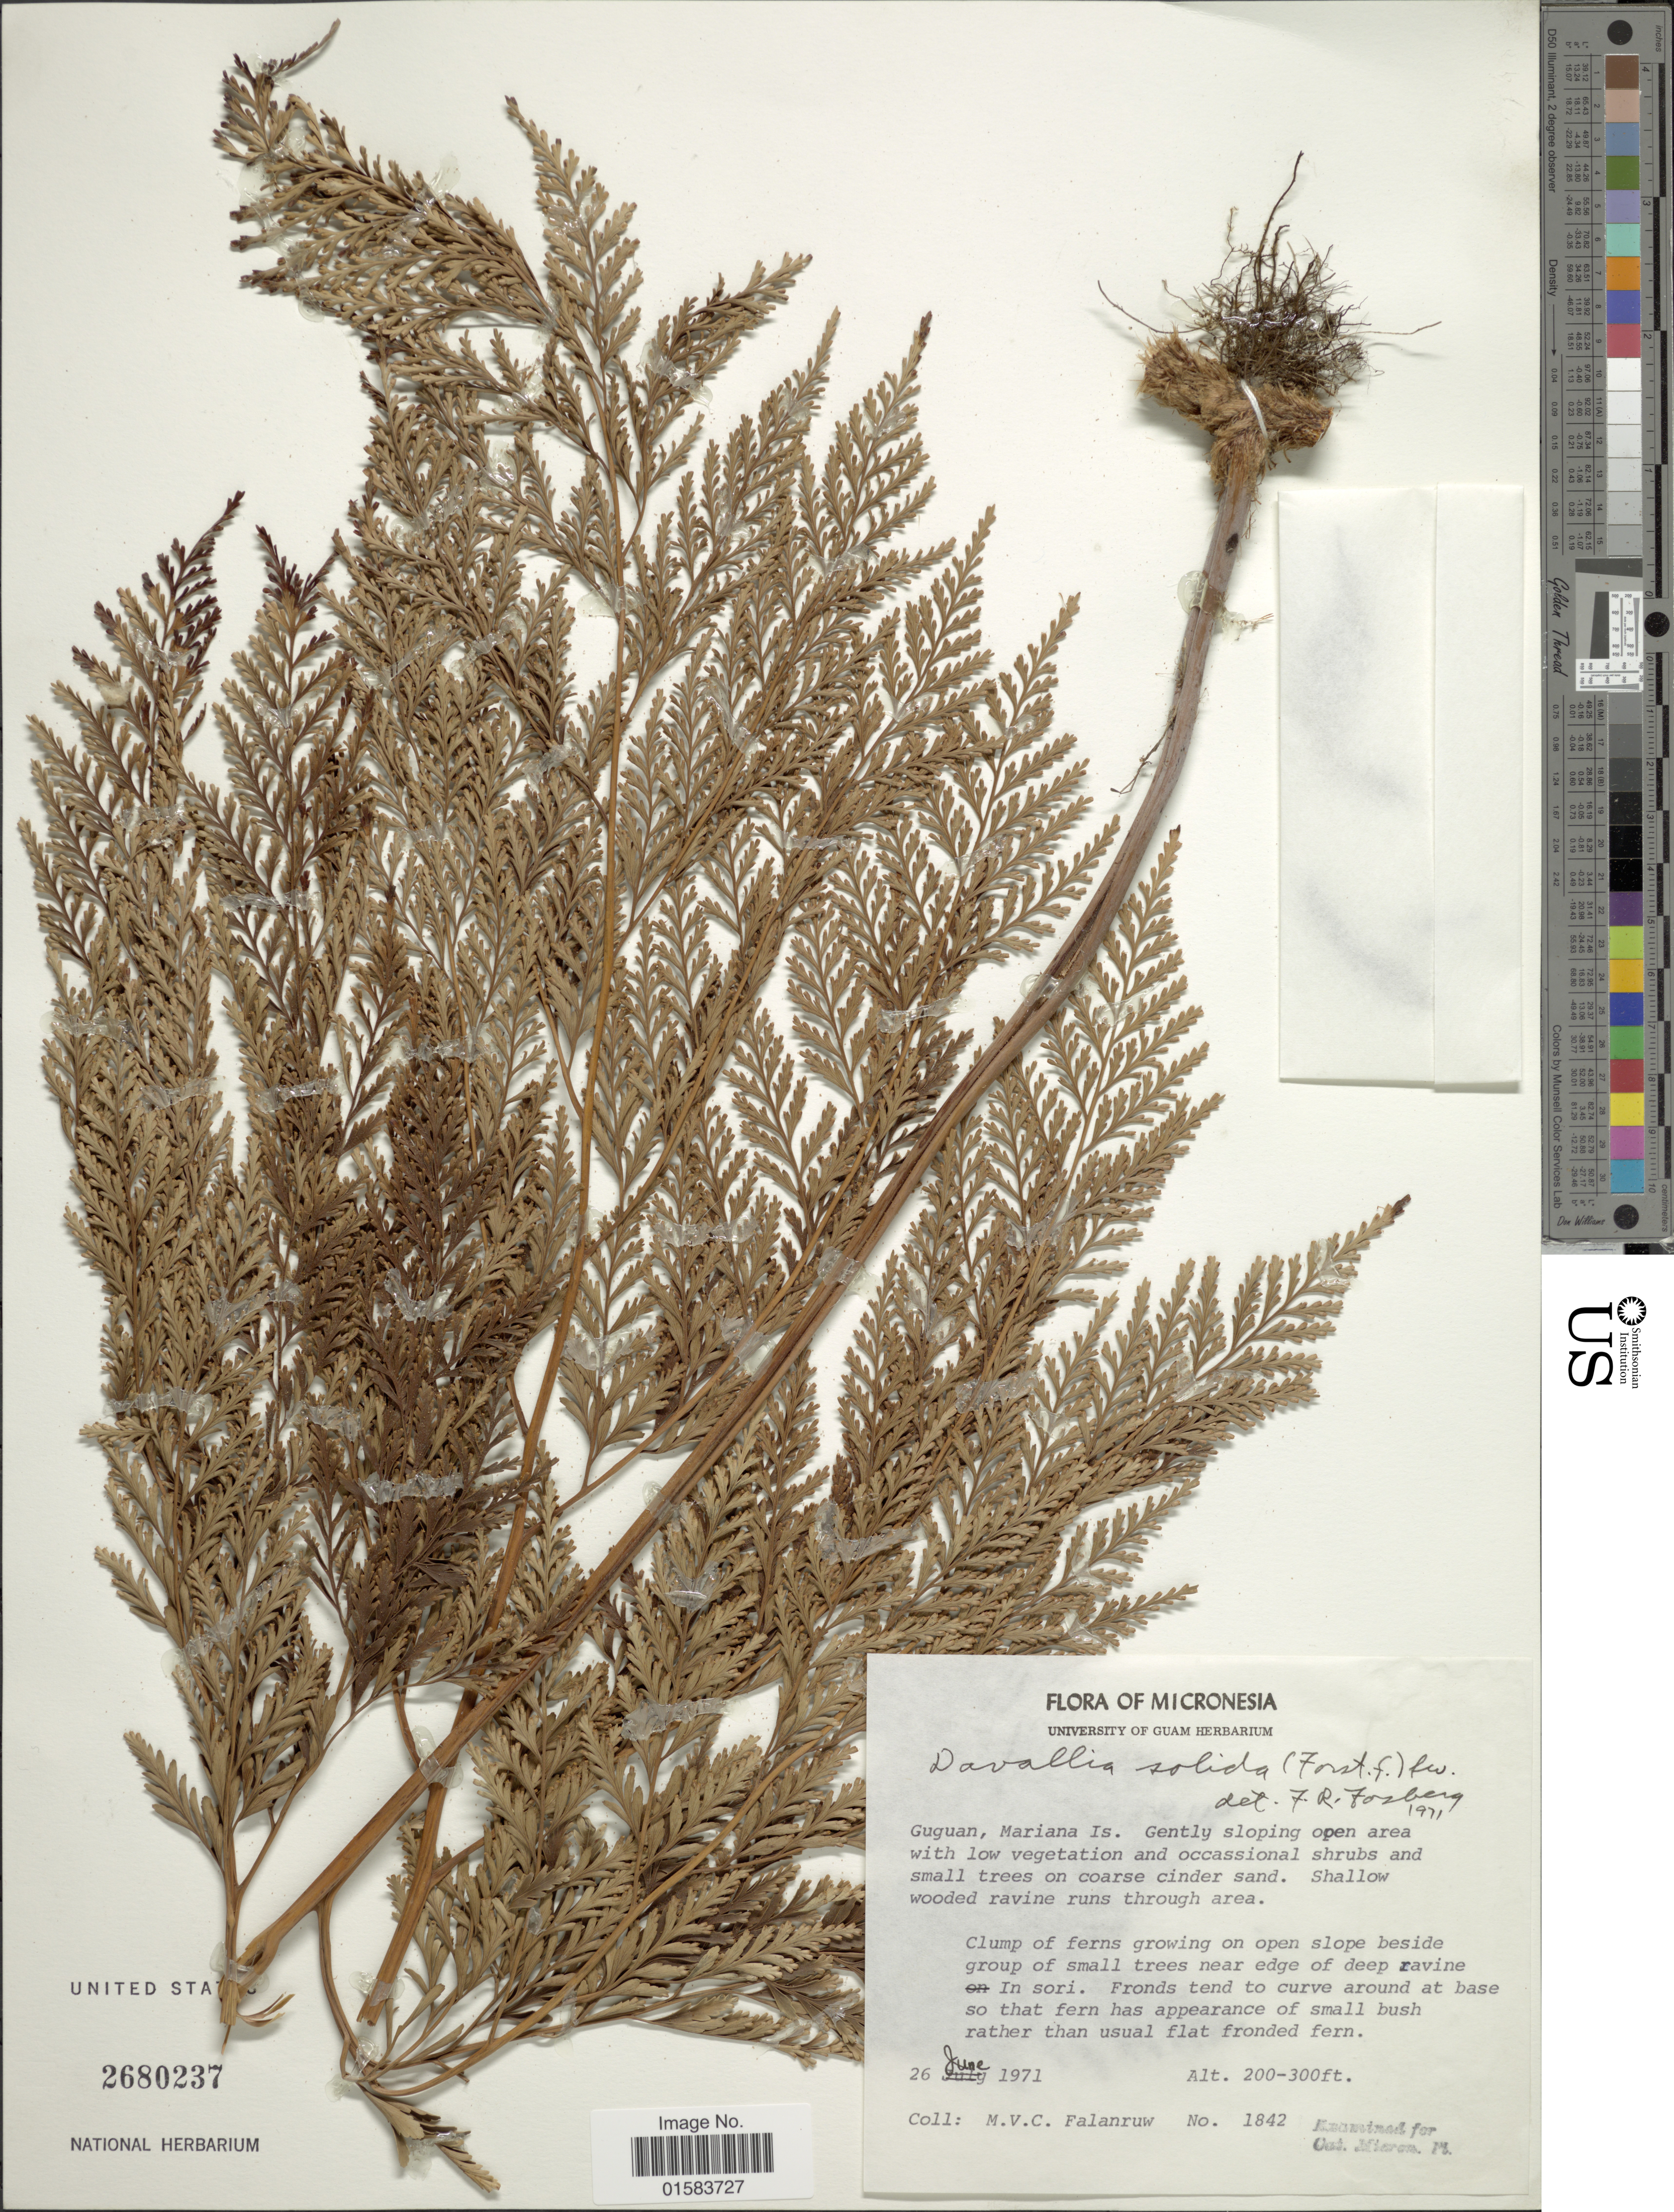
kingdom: Plantae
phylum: Tracheophyta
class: Polypodiopsida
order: Polypodiales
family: Davalliaceae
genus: Davallia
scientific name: Davallia solida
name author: (G. Forst.) Sw.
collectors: M. V. Falanruw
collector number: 1842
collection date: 1971-06-26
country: Northern Mariana Islands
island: Guguan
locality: Guguan, Mariana Is.,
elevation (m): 61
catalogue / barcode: US 2680237